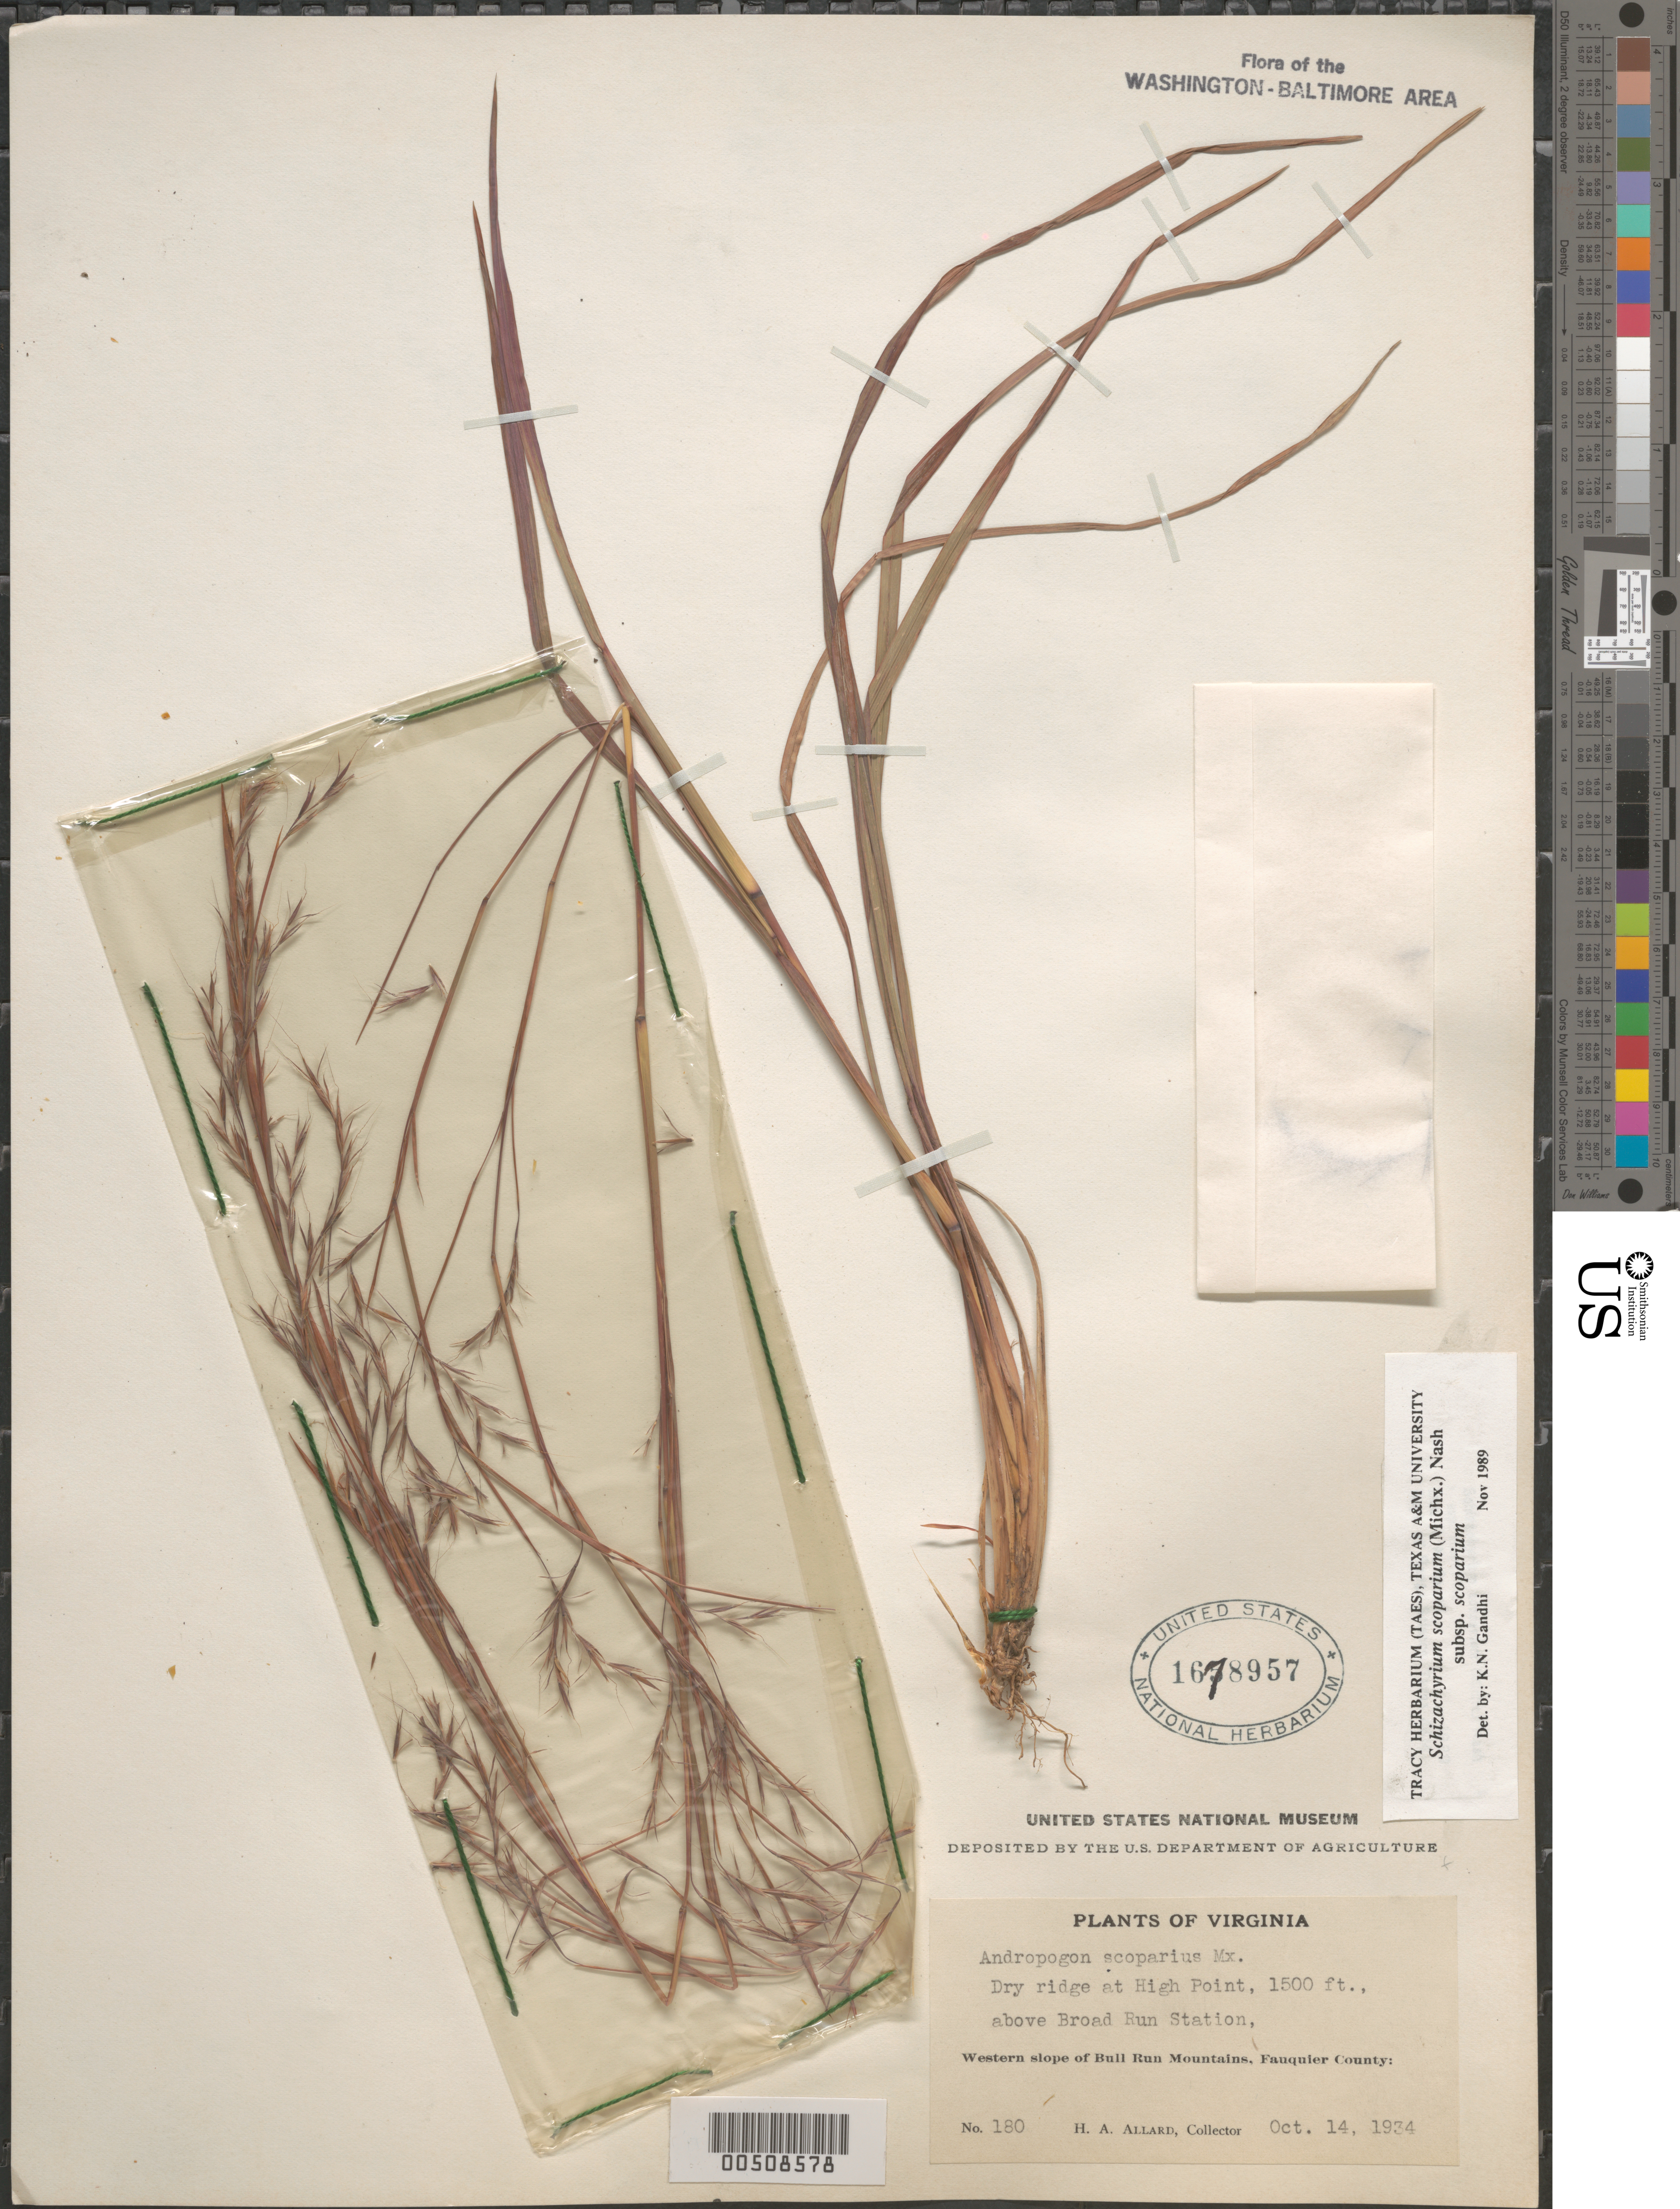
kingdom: Plantae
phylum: Tracheophyta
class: Liliopsida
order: Poales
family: Poaceae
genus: Schizachyrium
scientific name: Schizachyrium scoparium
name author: (Michx.) Nash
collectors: H. A. Allard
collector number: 180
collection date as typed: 14 Oct 1935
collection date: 1935-10-14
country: United States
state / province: Virginia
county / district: Fauquier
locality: Bull Run Mts.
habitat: Dry ridge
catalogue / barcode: US 1678957